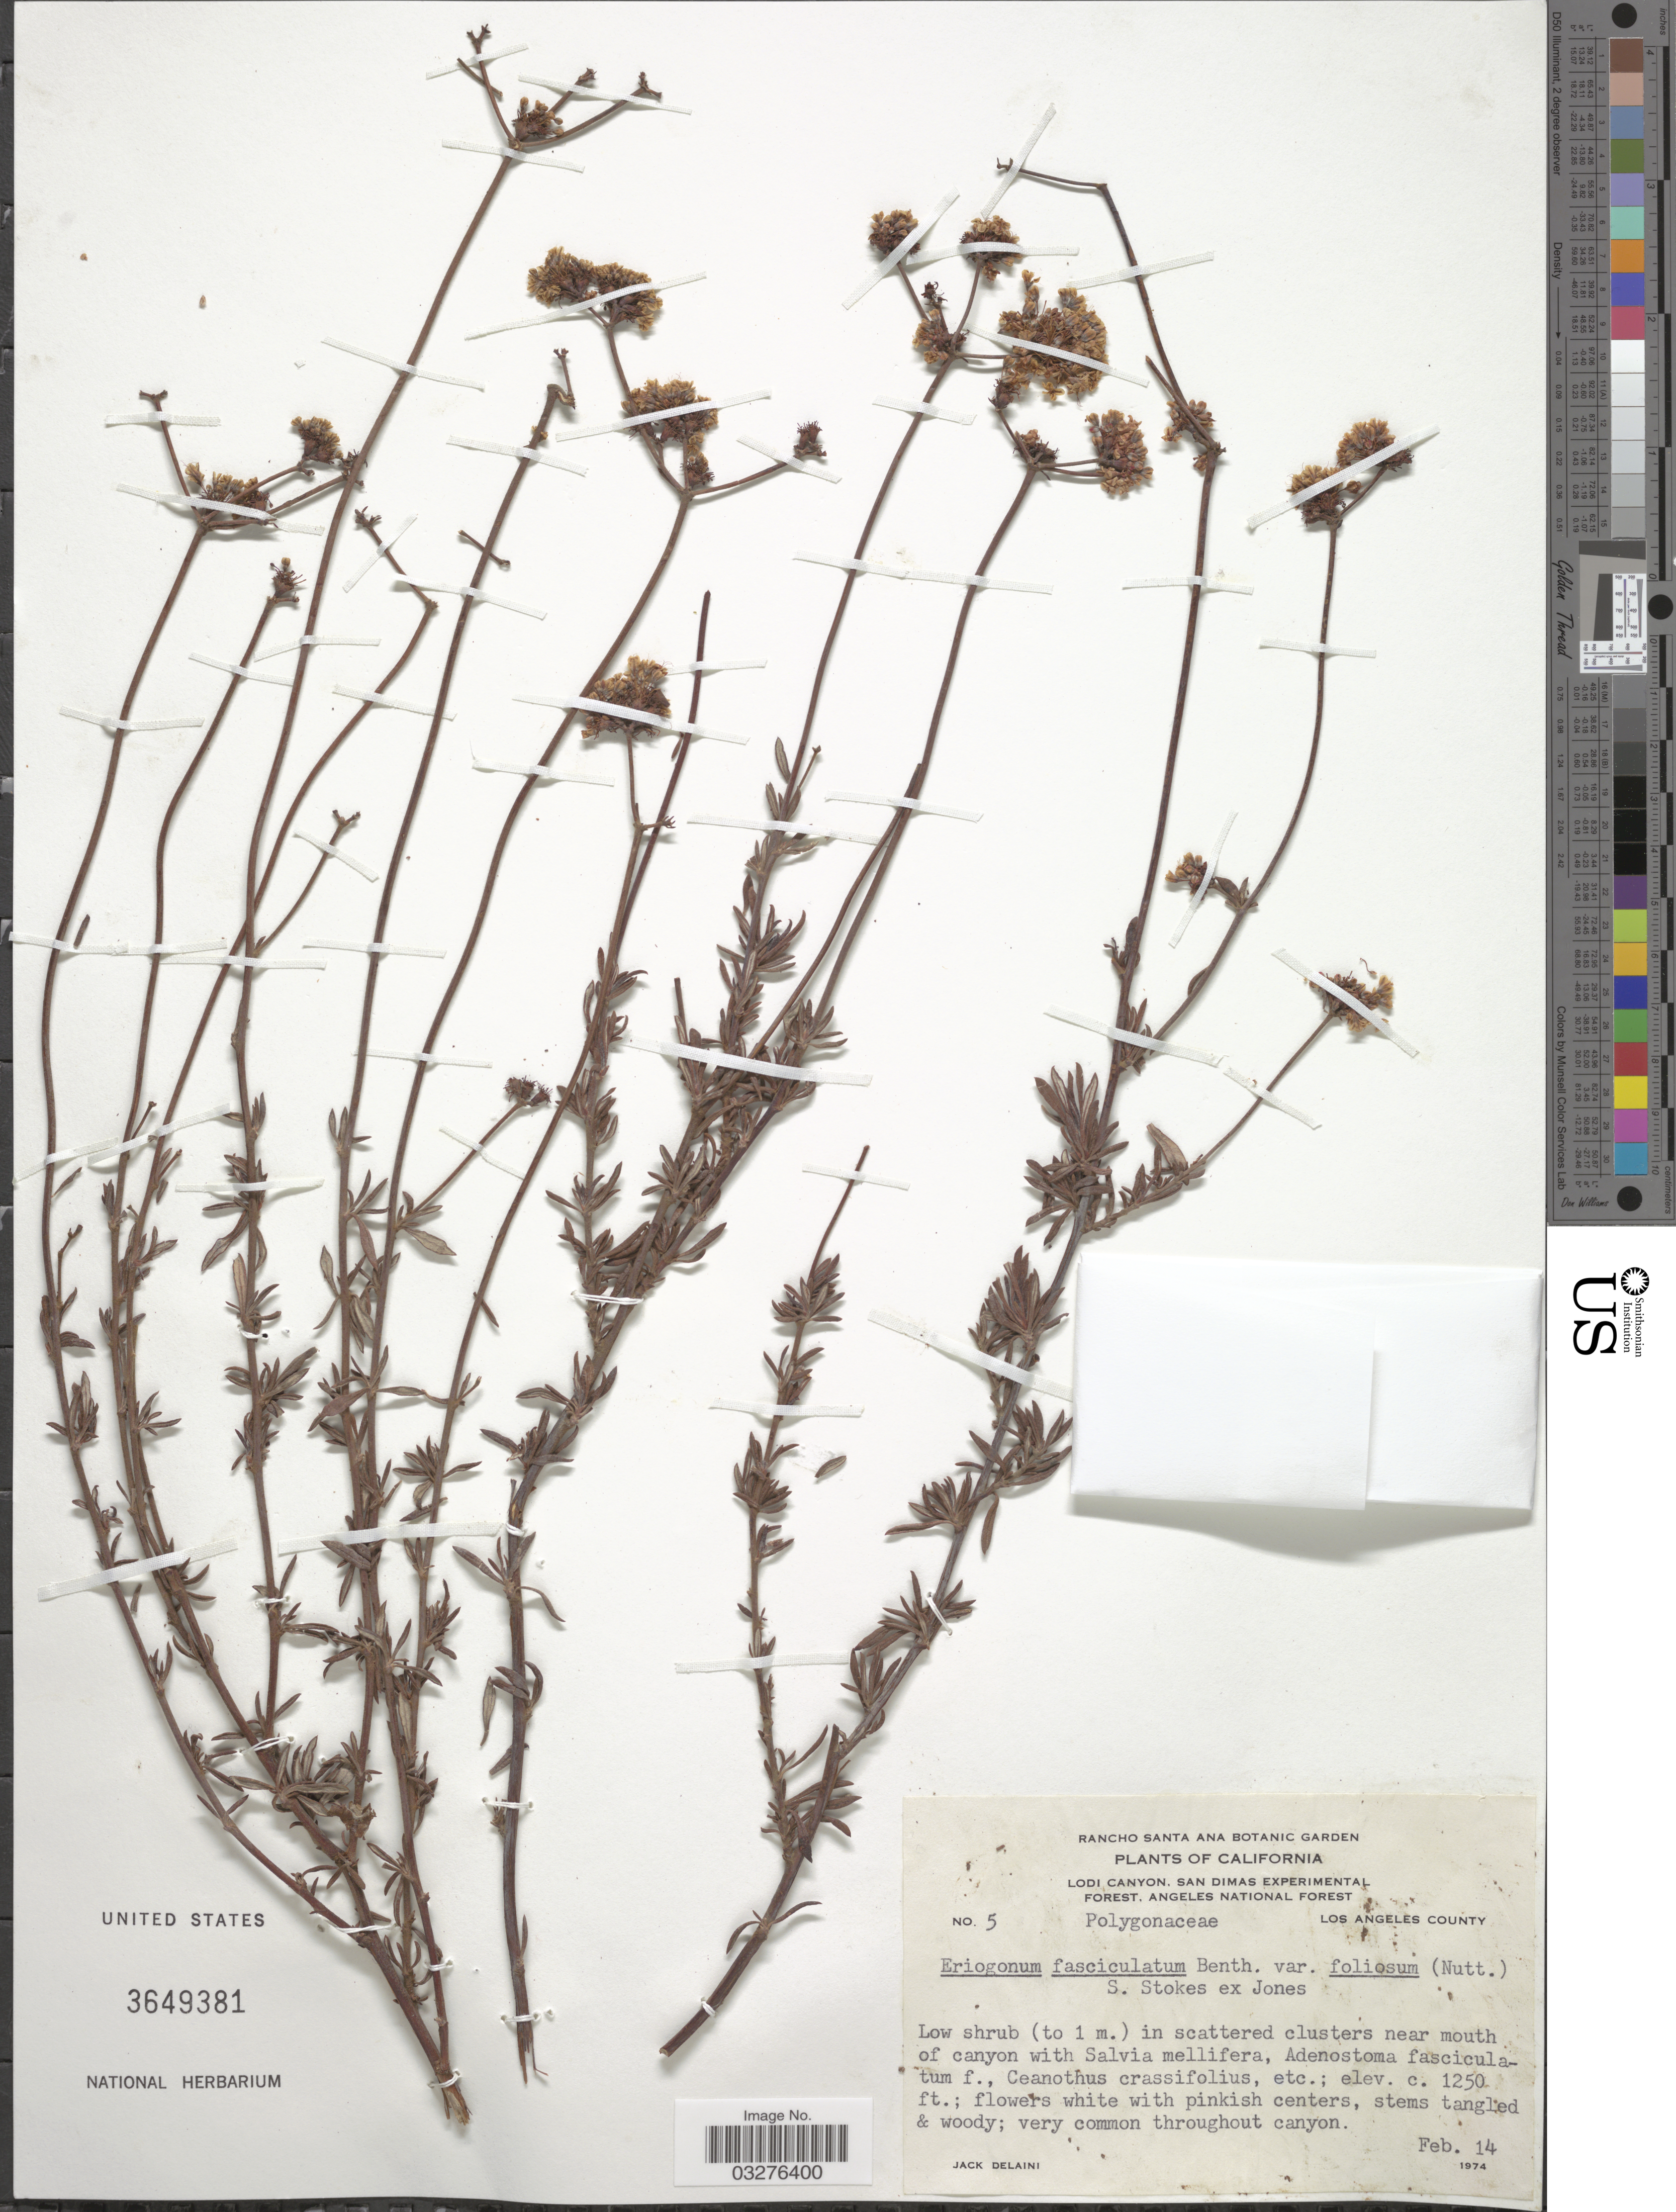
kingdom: Plantae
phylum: Tracheophyta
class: Magnoliopsida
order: Caryophyllales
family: Polygonaceae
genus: Eriogonum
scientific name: Eriogonum fasciculatum var. foliolosum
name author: (Nutt.) S. Stokes ex Abrams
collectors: J. Delaini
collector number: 5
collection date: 1974-02-14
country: United States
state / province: California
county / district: Los Angeles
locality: Lodi Canyon, San Dimas Experimental Forest, Angeles National Forest, Los Angeles County.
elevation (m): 381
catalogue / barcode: US 3649381